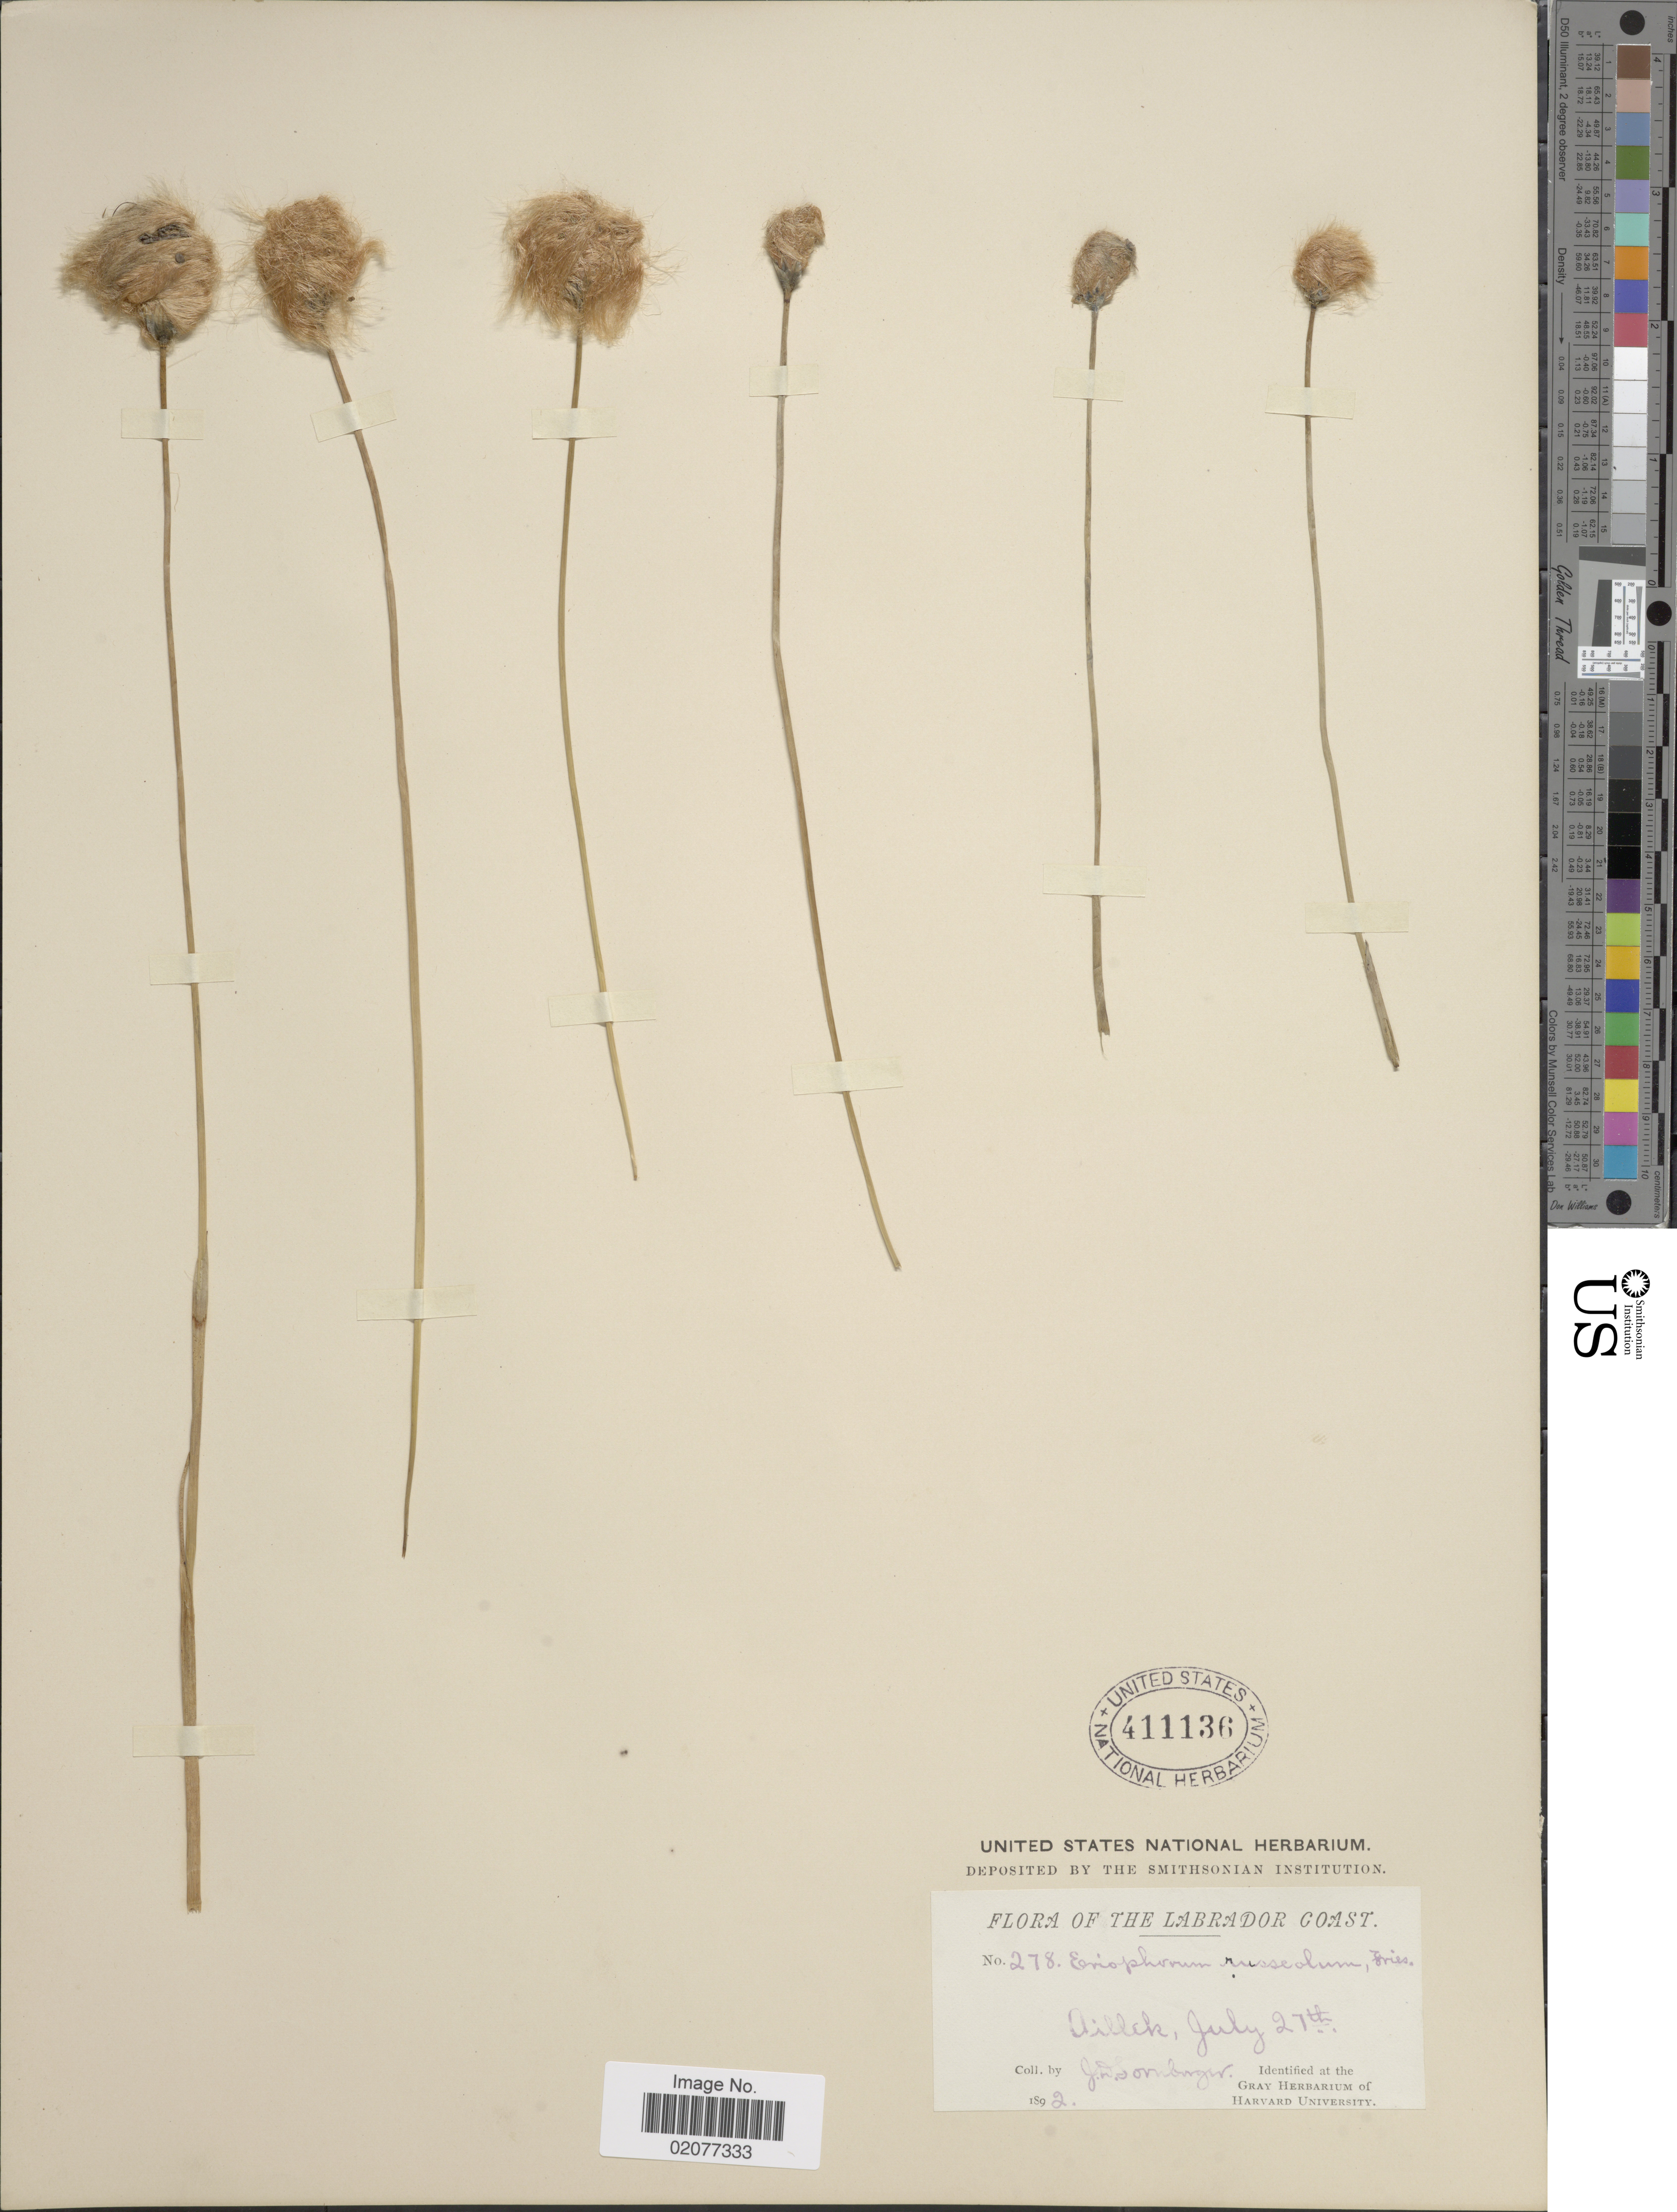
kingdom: Plantae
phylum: Tracheophyta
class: Liliopsida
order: Poales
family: Cyperaceae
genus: Eriophorum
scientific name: Eriophorum chamissonis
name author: C.A. Mey.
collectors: J. Sornborger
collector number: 278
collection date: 1892-07-21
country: Canada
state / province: Newfoundland and Labrador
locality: Labrador Coast, Aillek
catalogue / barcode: US 411136